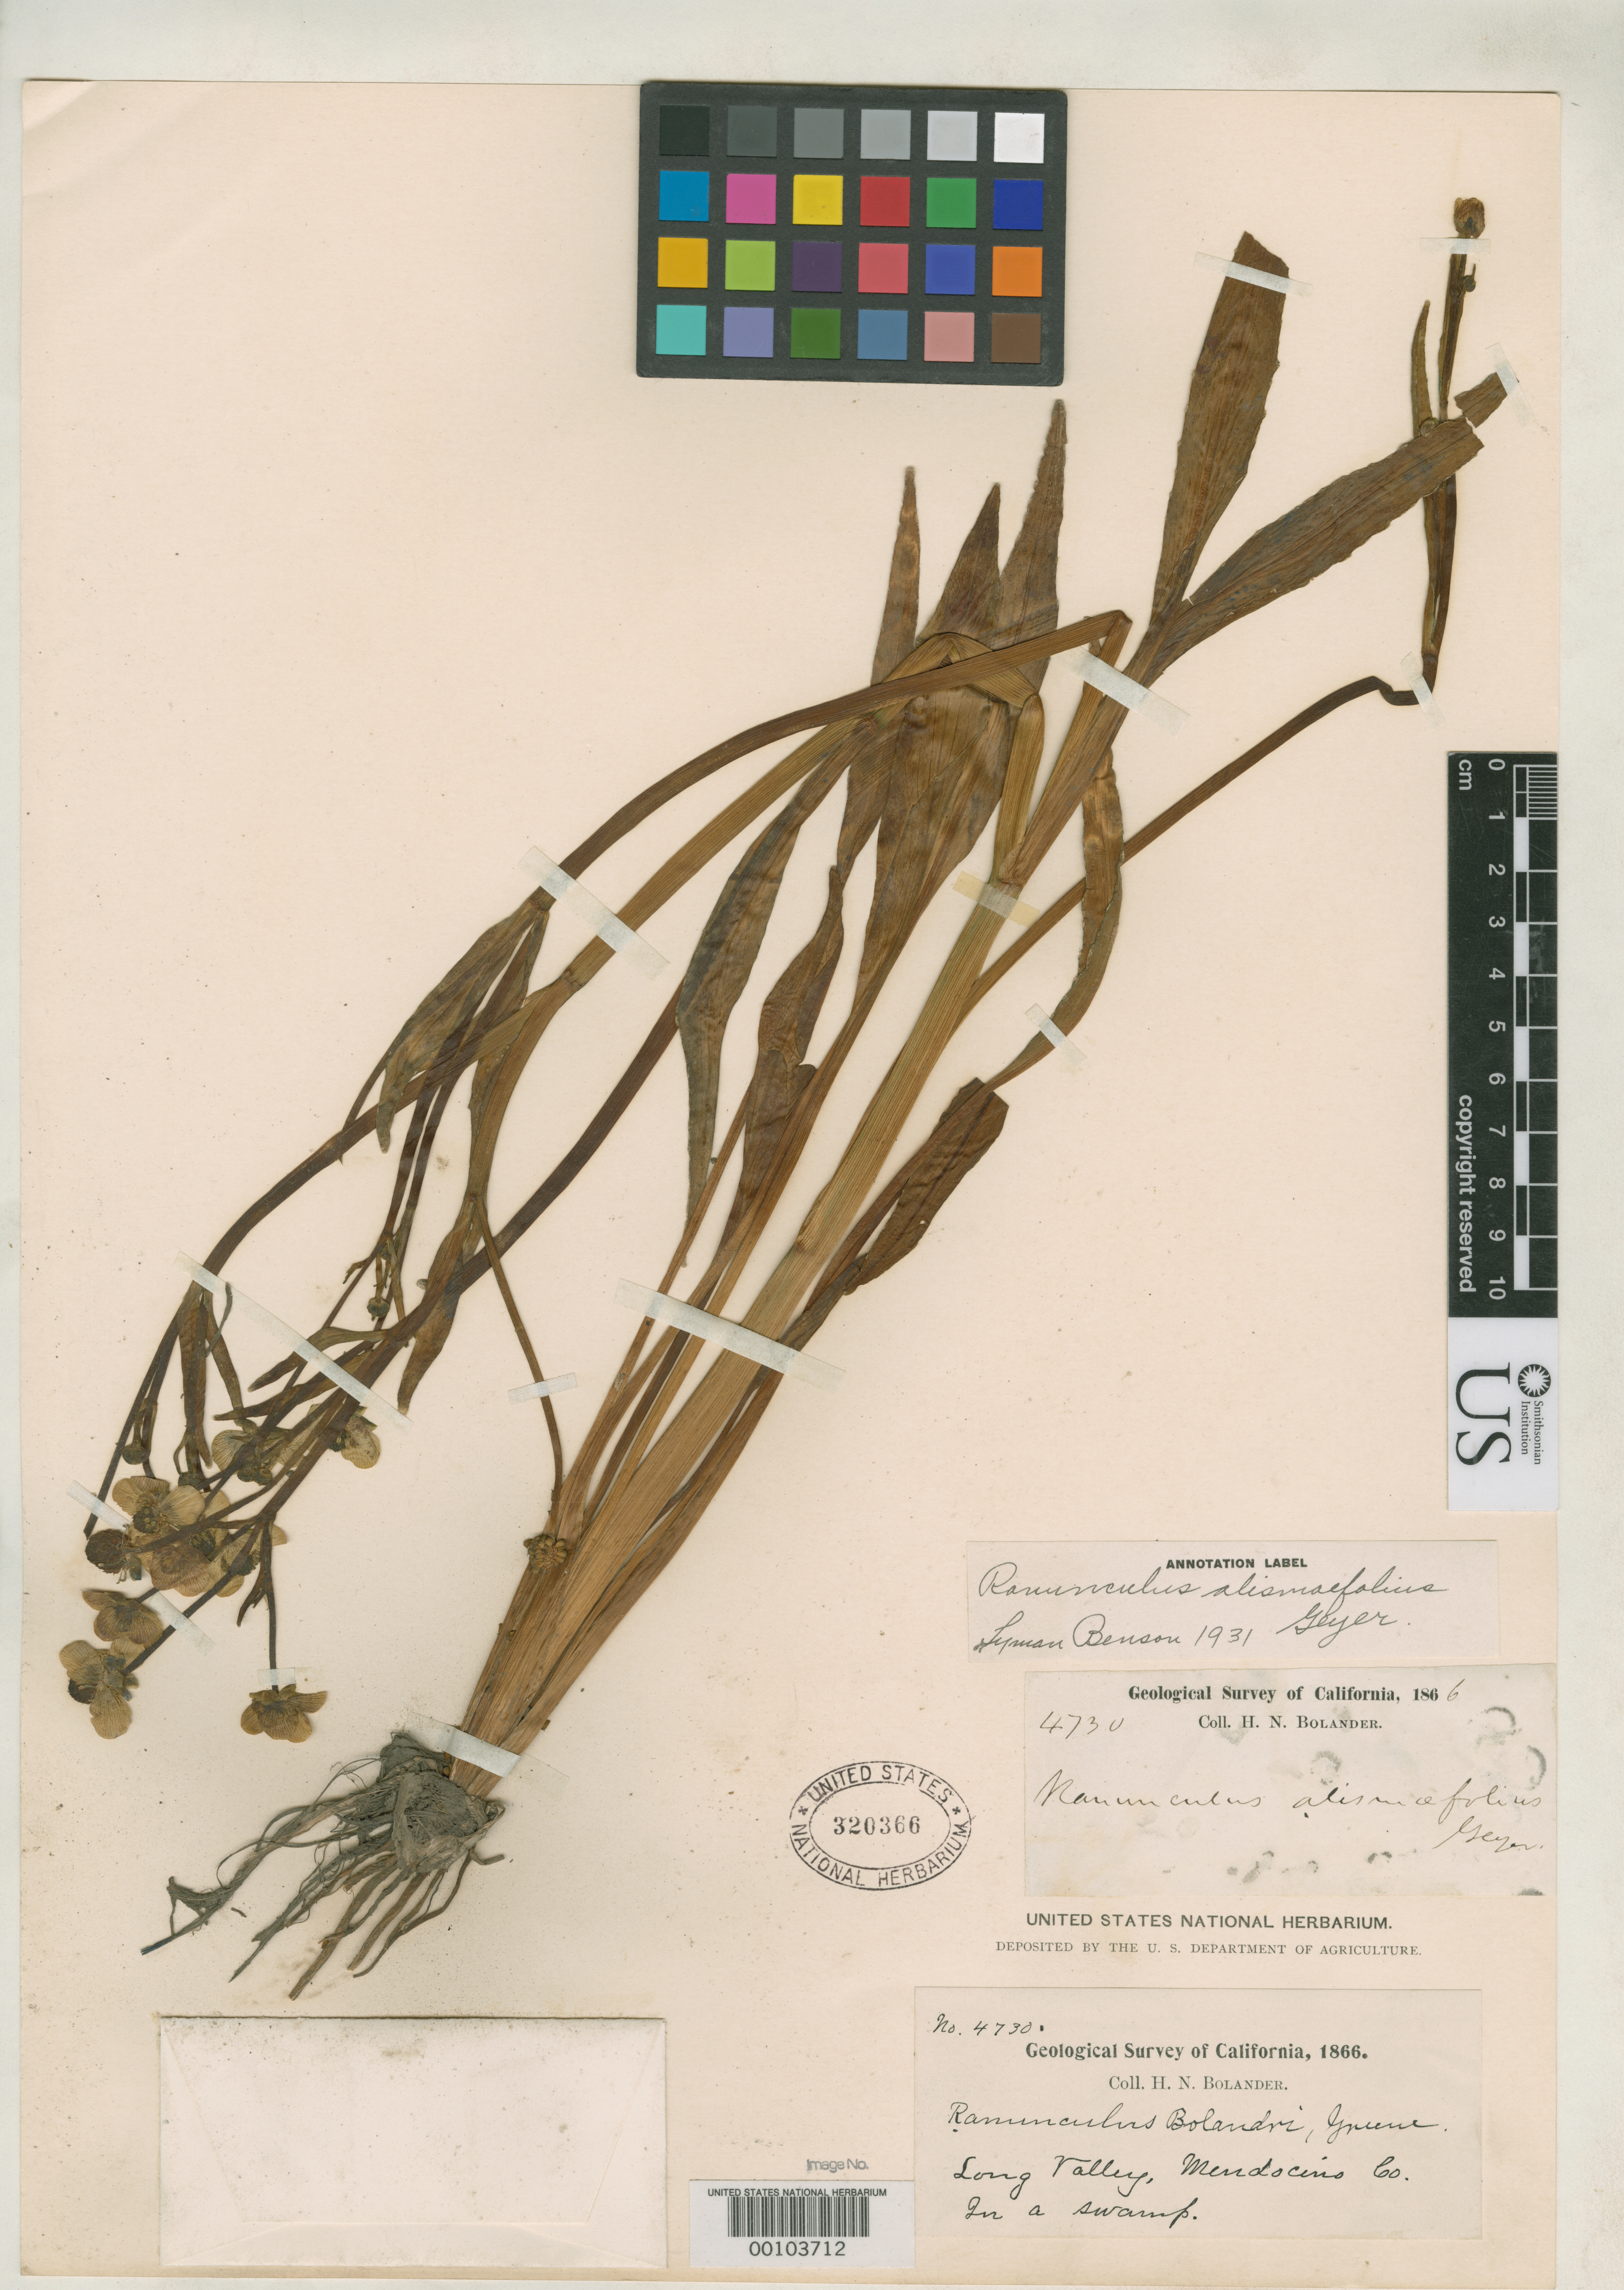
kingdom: Plantae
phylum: Tracheophyta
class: Magnoliopsida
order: Ranunculales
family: Ranunculaceae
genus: Ranunculus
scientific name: Ranunculus bolanderi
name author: Greene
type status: Isotype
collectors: H. Bolander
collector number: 4730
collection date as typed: May 1866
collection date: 1866-05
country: United States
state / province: California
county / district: Mendocino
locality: Long Valley.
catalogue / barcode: US 320366